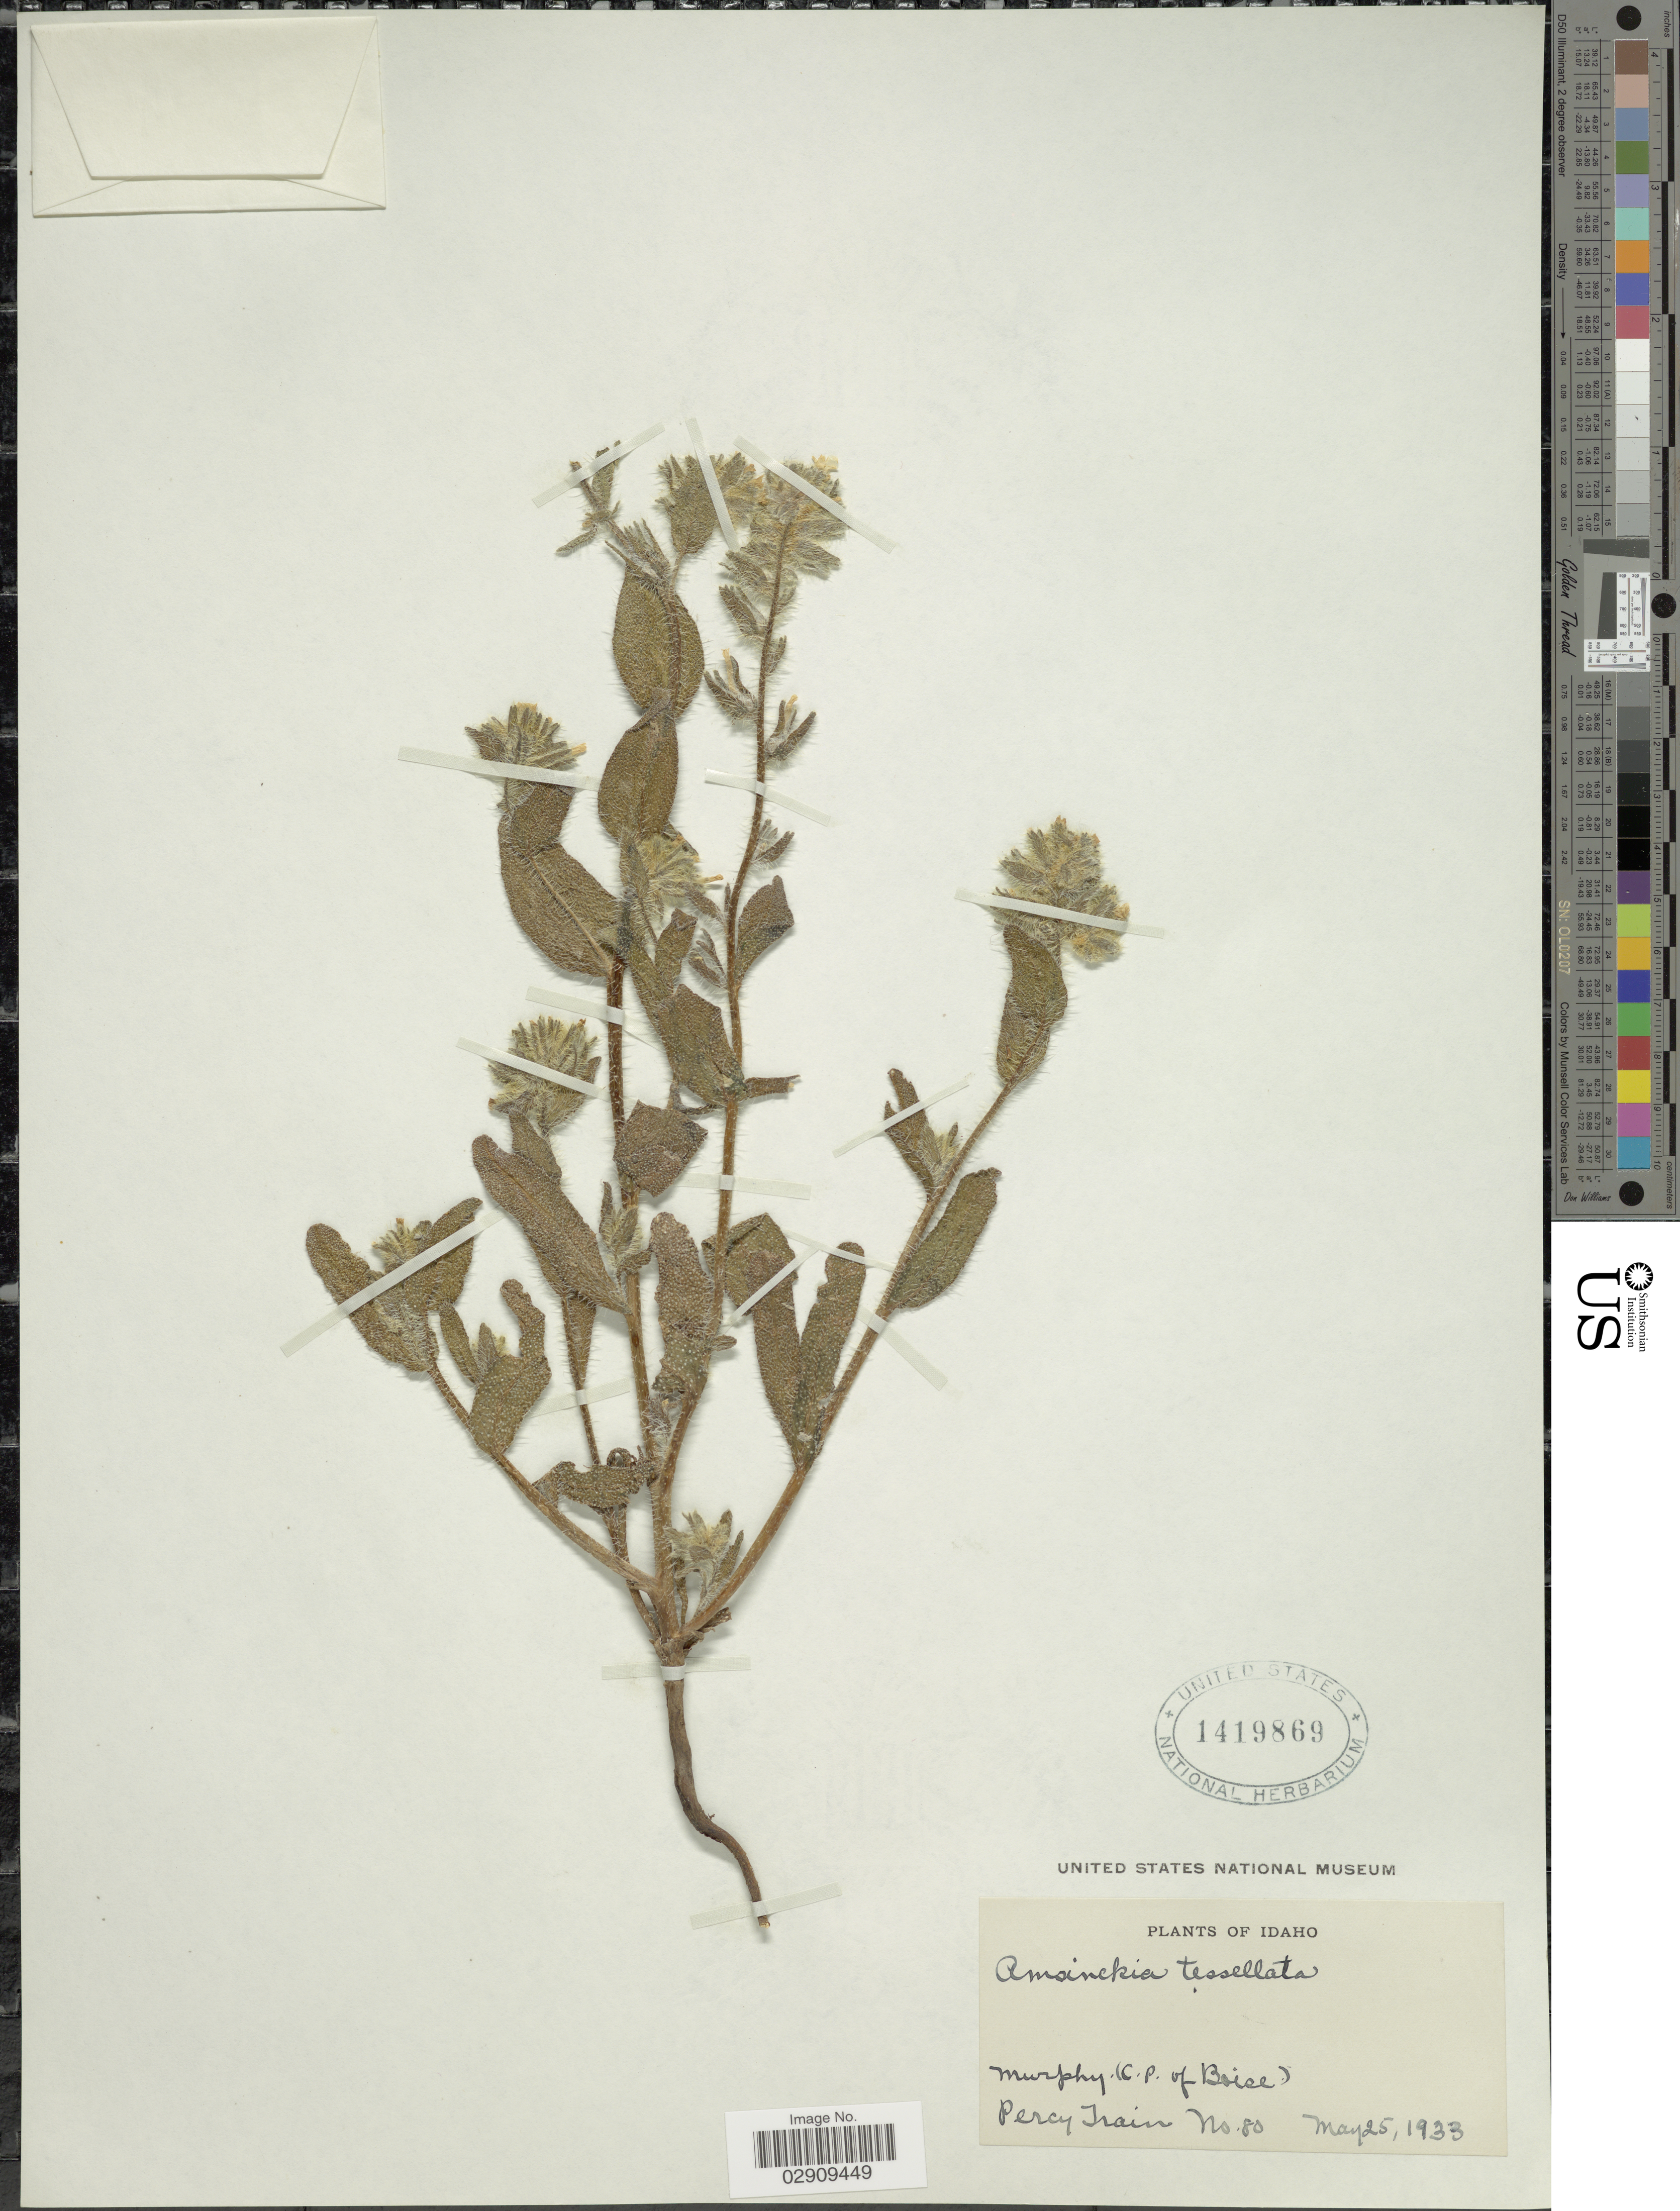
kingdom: Plantae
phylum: Tracheophyta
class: Magnoliopsida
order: Boraginales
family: Boraginaceae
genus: Amsinckia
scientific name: Amsinckia tessellata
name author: A. Gray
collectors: P. Train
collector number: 80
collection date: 1933-05-25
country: United States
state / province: Idaho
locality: Murphy (C. P. of Boise).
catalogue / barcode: US 1419869